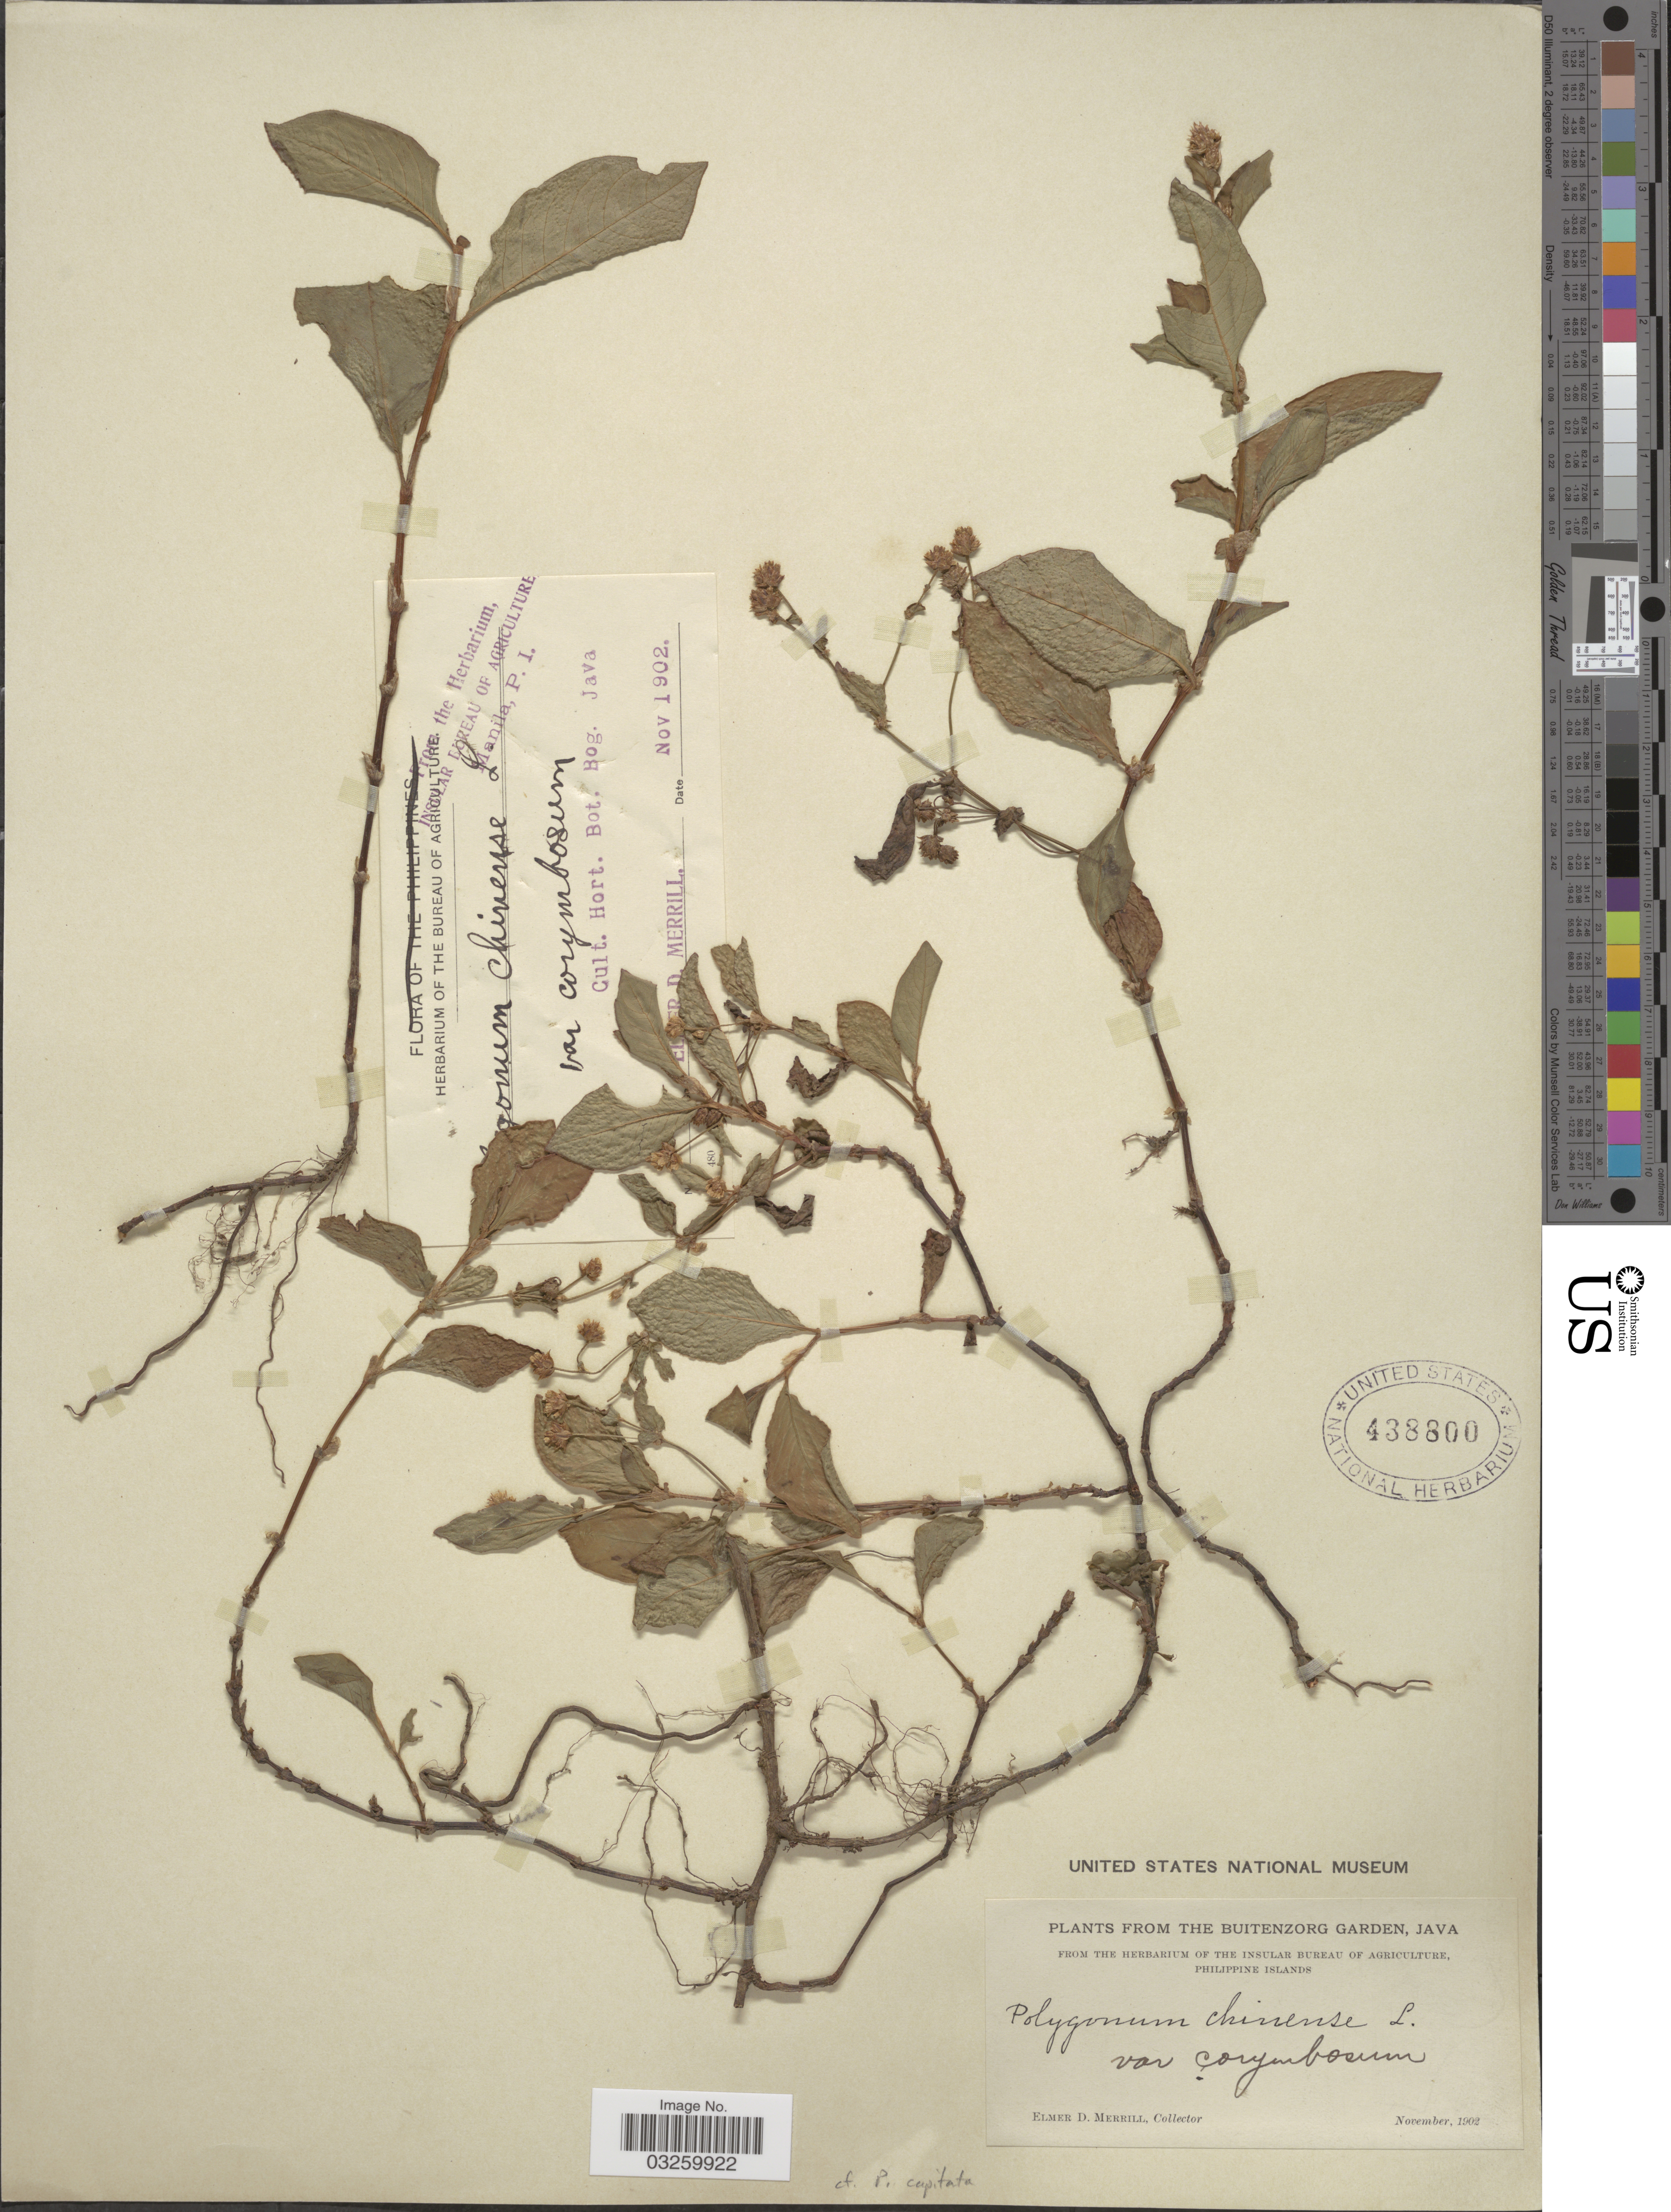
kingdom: Plantae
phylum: Tracheophyta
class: Magnoliopsida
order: Caryophyllales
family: Polygonaceae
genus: Persicaria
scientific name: Persicaria chinensis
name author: (L.) H. Gross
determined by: Wagner, W. L., (BOT), Smithsonian Institution - National Museum of Natural History (UNITED STATES)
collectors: E. D. Merrill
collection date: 1902-11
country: Indonesia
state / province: Java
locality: The Buitenzorg Garden.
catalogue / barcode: US 438800